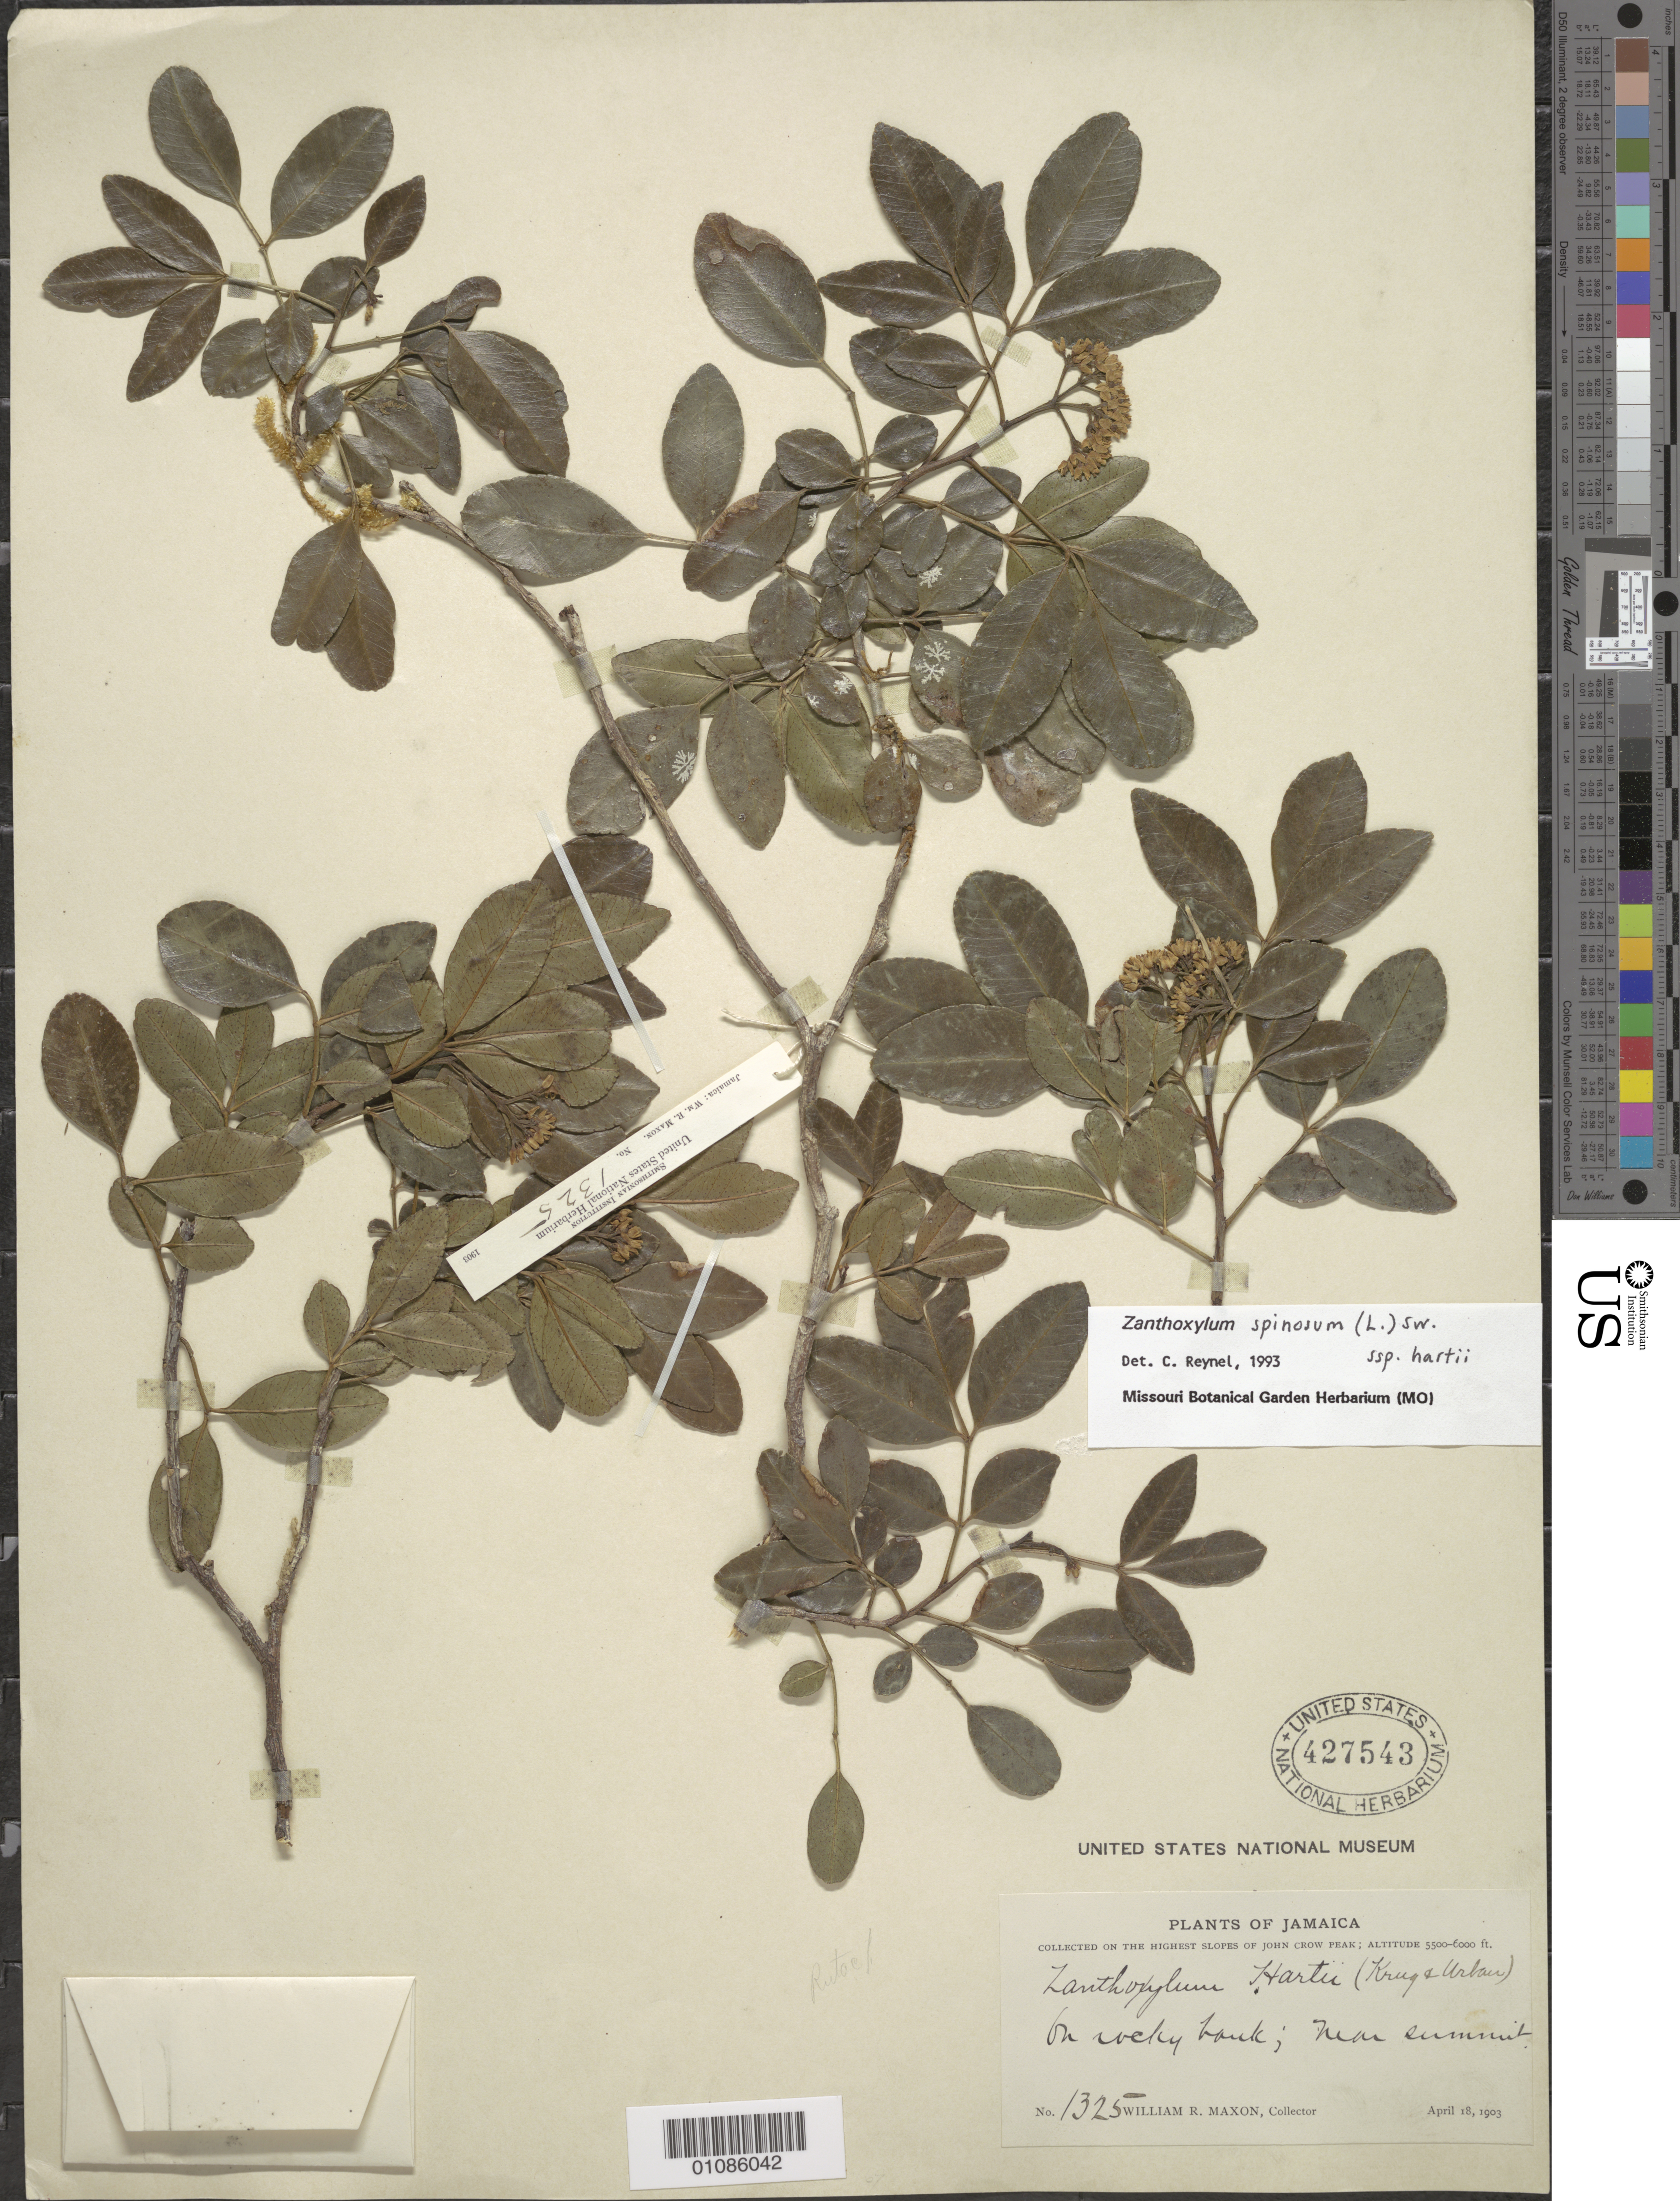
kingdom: Plantae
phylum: Tracheophyta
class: Magnoliopsida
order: Sapindales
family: Rutaceae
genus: Zanthoxylum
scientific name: Zanthoxylum spinosum subsp. hartii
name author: (Krug & Urb.) Reynel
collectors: W. R. Maxon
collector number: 1325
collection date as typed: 18 Apr 1903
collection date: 1903-04-18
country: Jamaica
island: Jamaica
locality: highest slopes of John Crow Peak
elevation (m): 1676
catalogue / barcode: US 427543